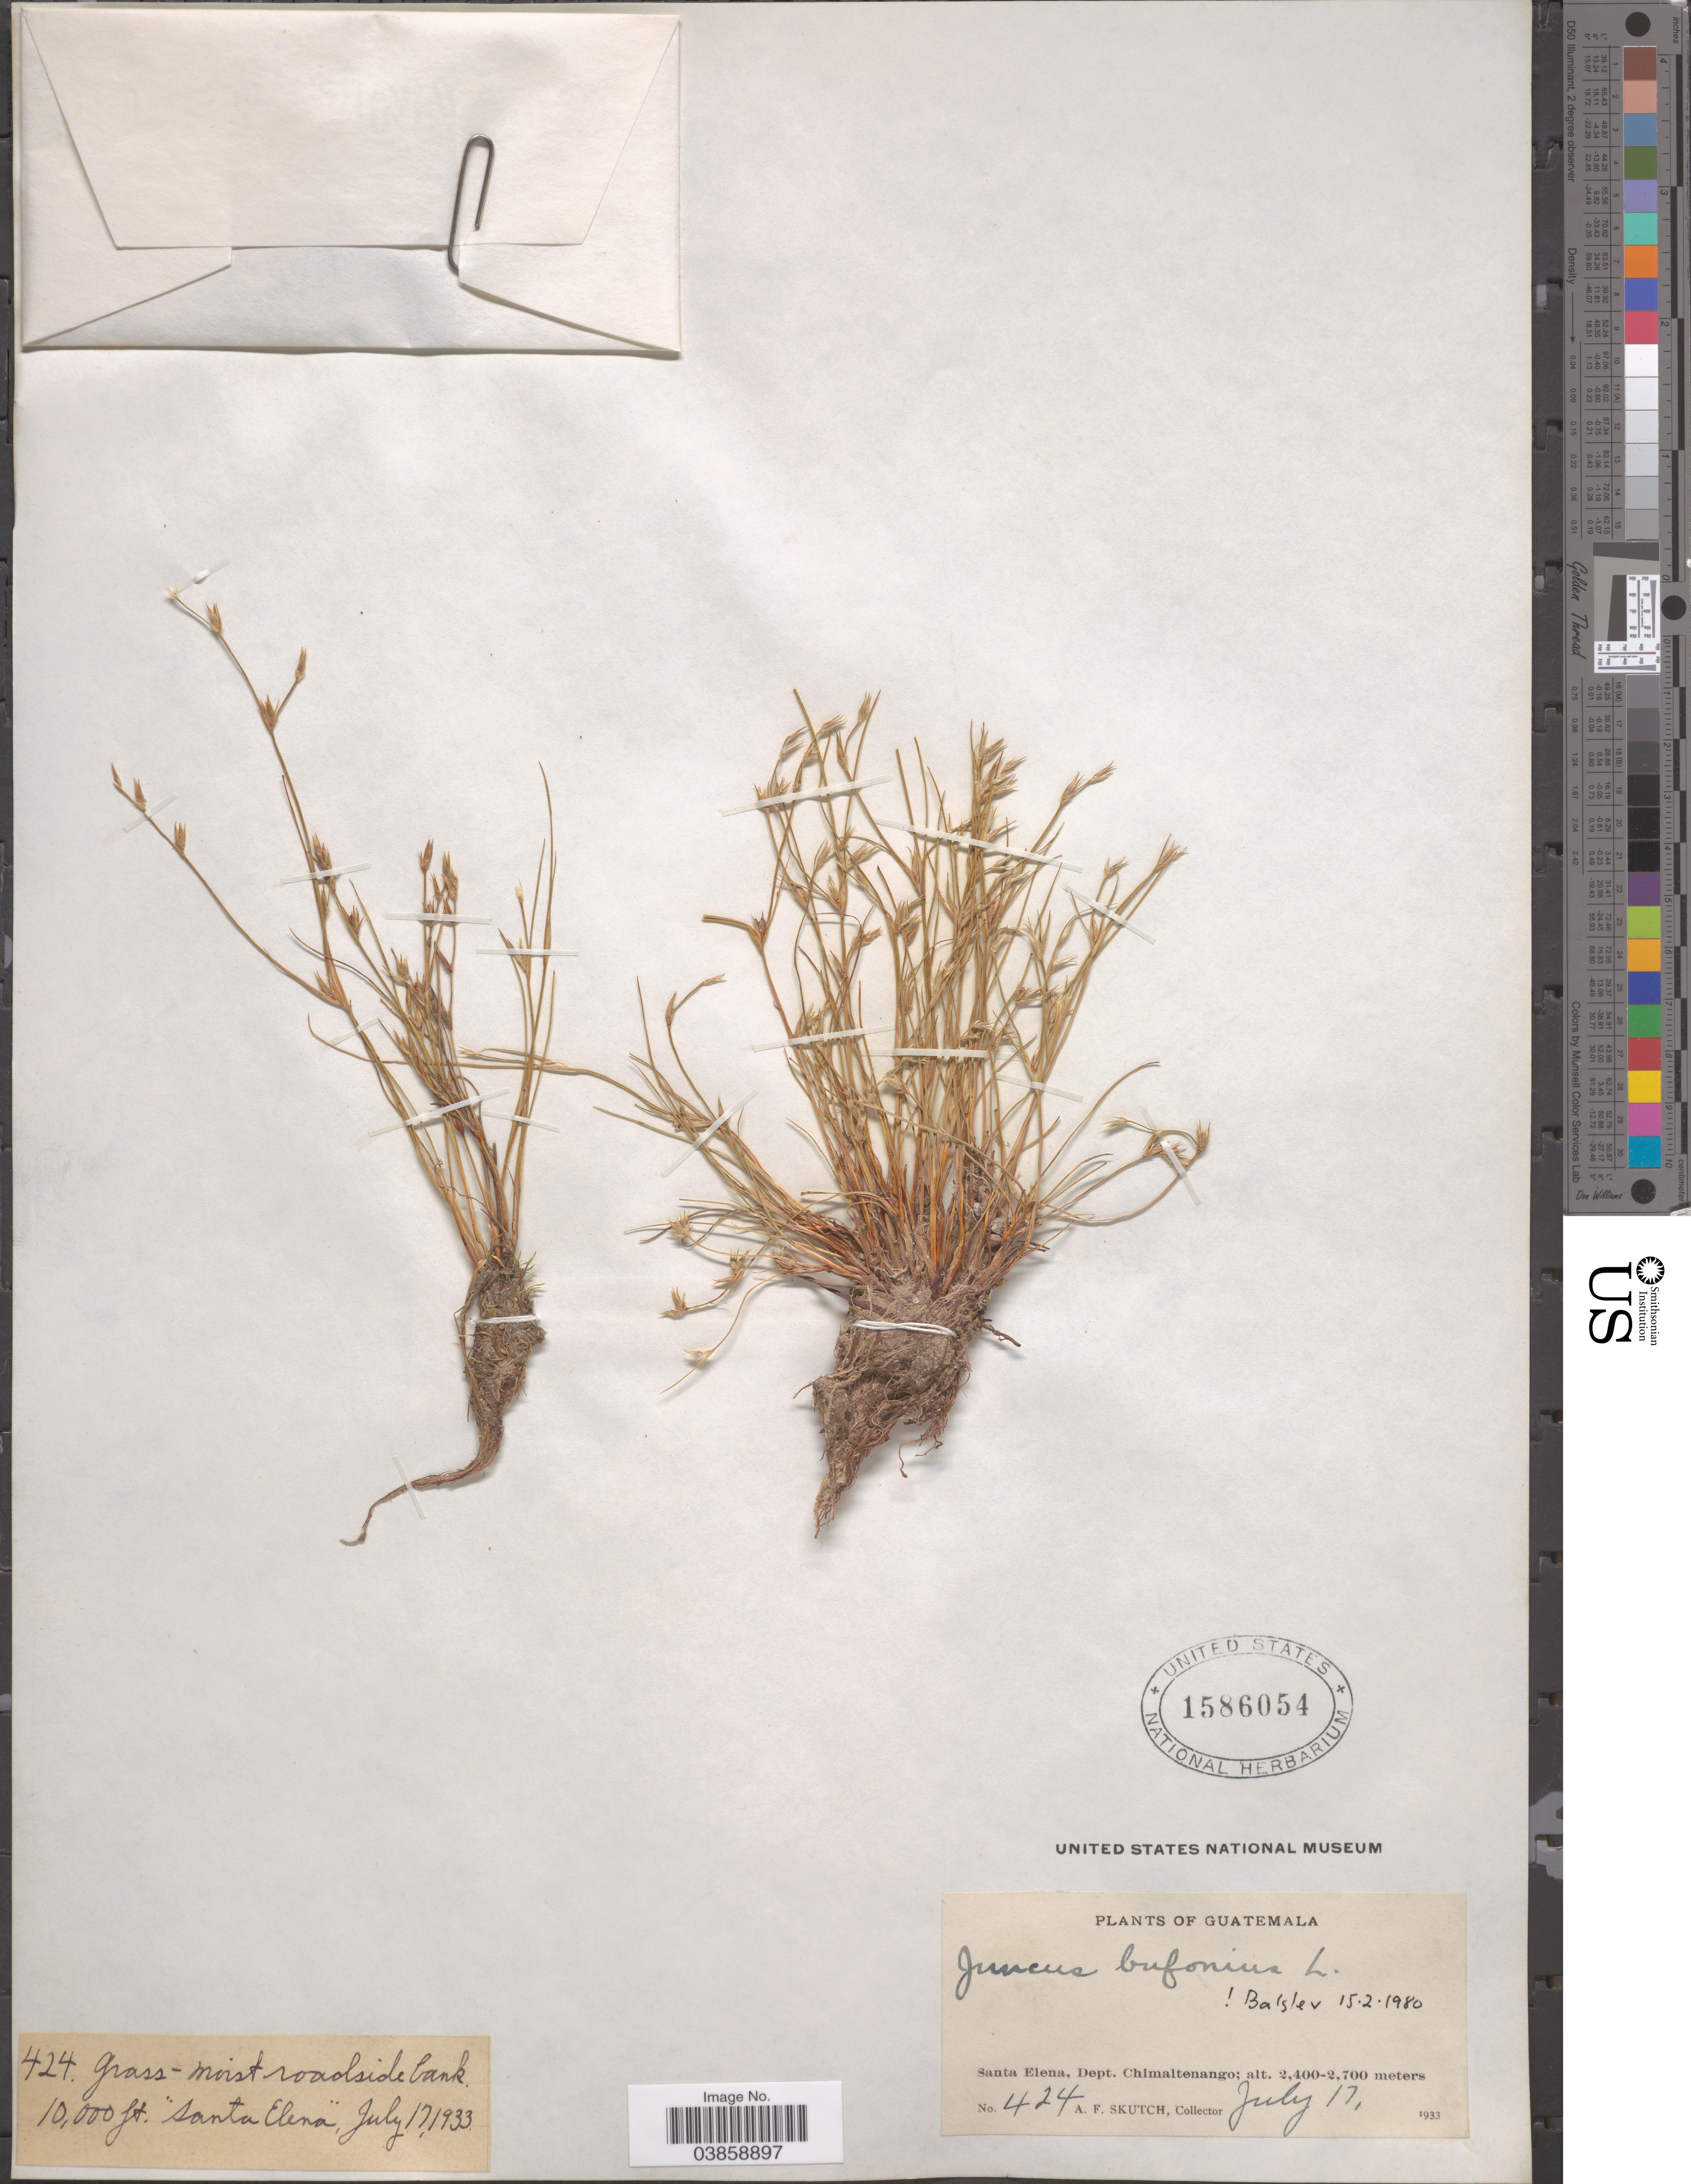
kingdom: Plantae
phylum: Tracheophyta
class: Liliopsida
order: Poales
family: Juncaceae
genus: Juncus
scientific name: Juncus bufonius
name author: L.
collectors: A. F. Skutch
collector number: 424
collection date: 1933-07-17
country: Guatemala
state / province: Chimaltenango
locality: Santa Elena, Dept. Chimaltenango.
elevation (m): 3048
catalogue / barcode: US 1586054